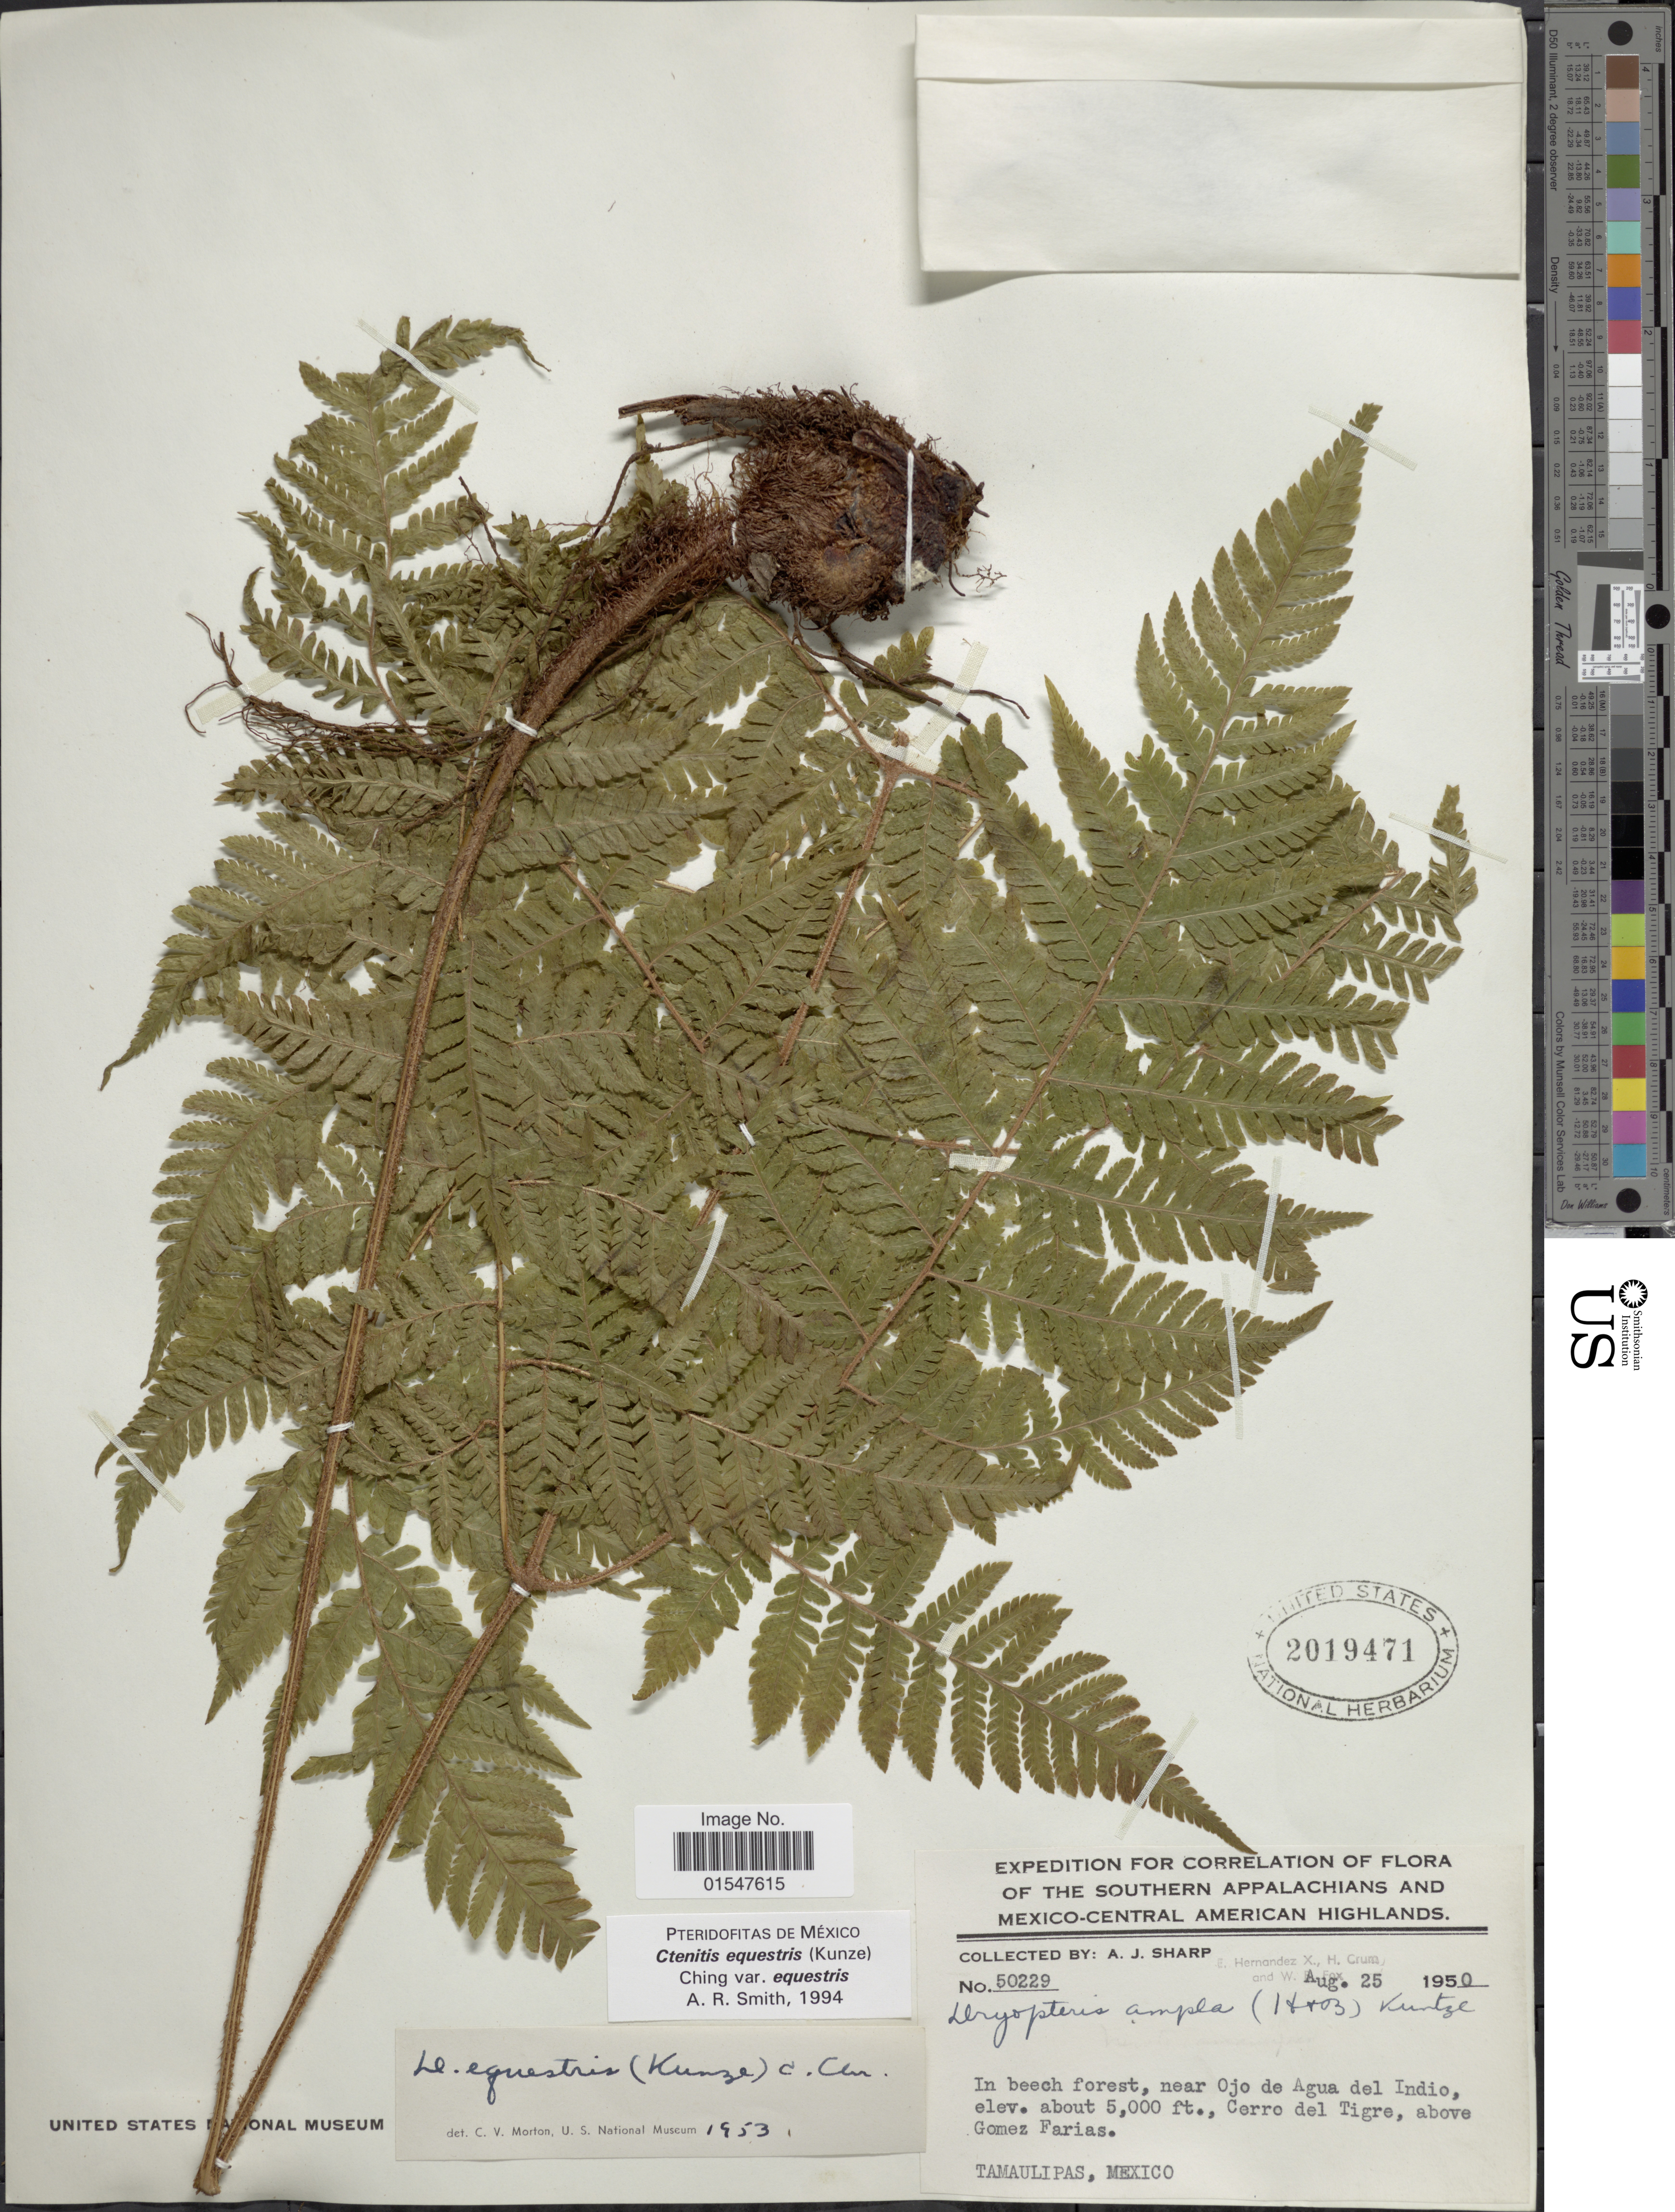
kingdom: Plantae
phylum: Tracheophyta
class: Polypodiopsida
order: Polypodiales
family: Dryopteridaceae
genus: Ctenitis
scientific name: Ctenitis equestris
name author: (Kunze) Ching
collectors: A. J. Sharp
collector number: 50229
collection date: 1950-08-25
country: Mexico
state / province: Tamaulipas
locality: In beech forest, near Ojo de Agua del Indio, Cerro del Tigre, above Gomez Farias.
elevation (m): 1524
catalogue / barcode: US 2019471